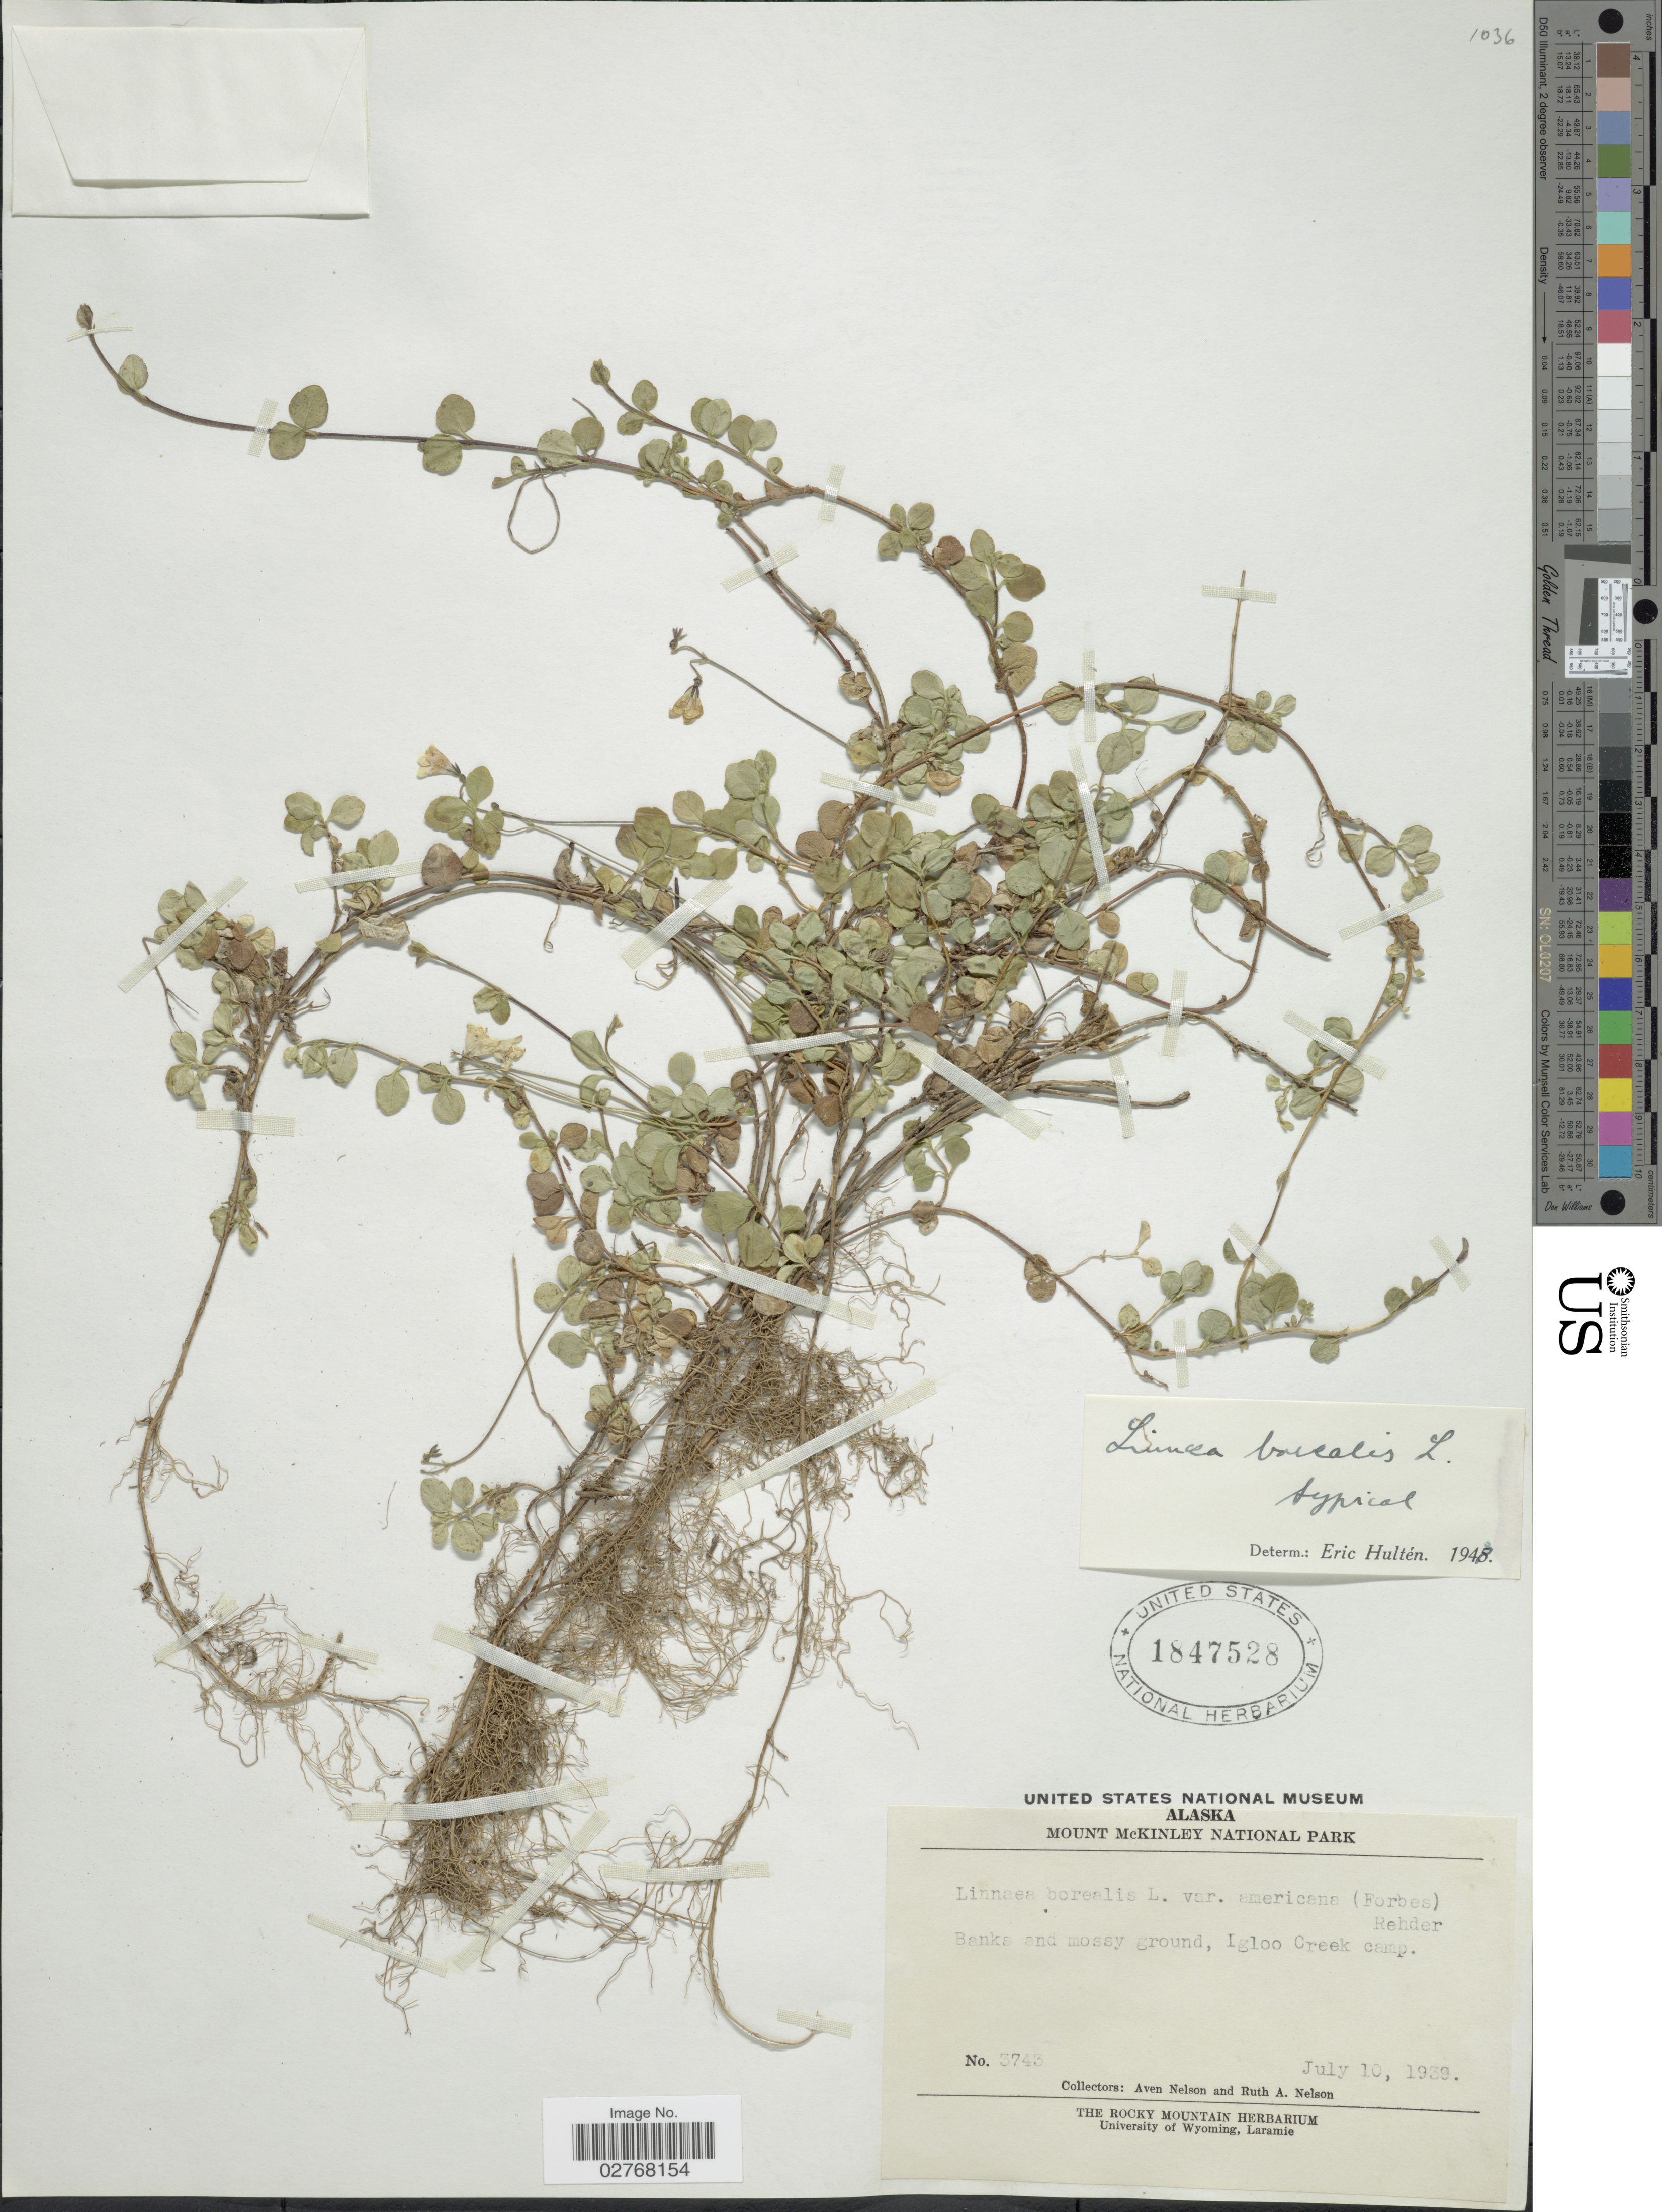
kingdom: Plantae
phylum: Tracheophyta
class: Magnoliopsida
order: Dipsacales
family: Caprifoliaceae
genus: Linnaea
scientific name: Linnaea borealis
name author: L.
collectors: A. Nelson & R. A. Nelson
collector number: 3743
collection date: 1939-07-10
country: United States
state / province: Alaska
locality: Mount McKinley National Park. Igloo Creek camp.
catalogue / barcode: US 1847528